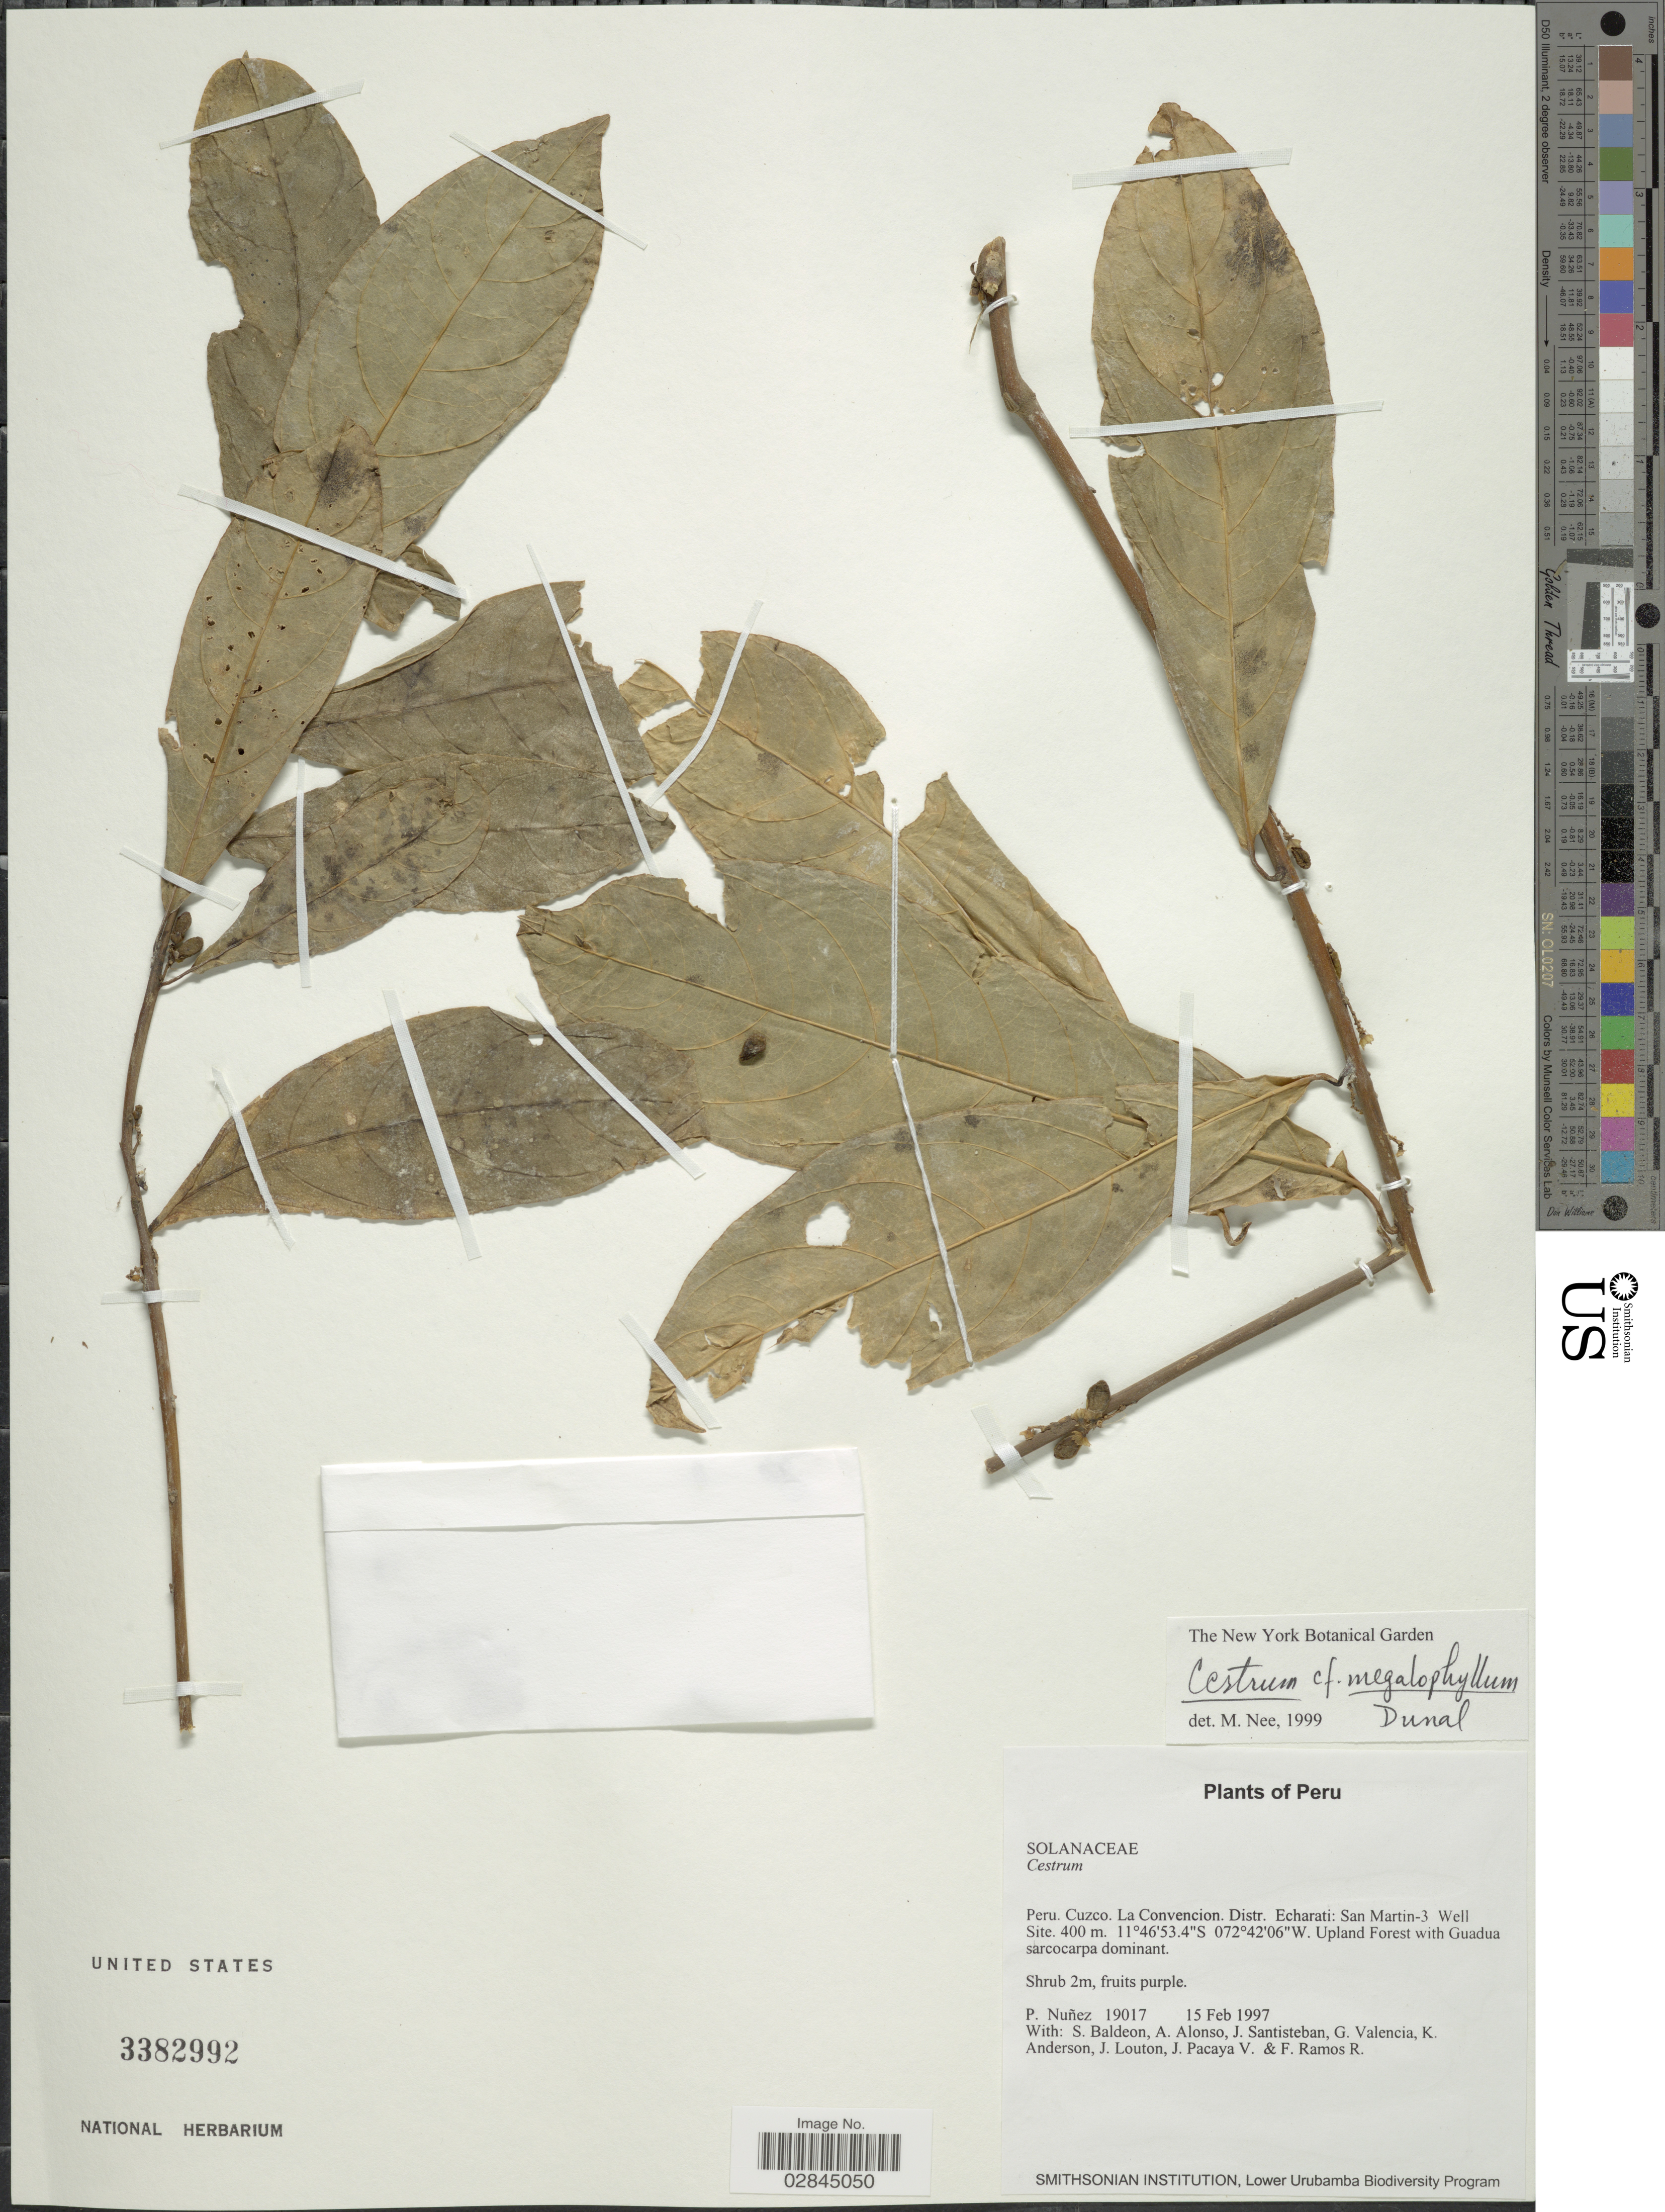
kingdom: Plantae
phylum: Tracheophyta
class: Magnoliopsida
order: Solanales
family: Solanaceae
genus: Cestrum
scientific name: Cestrum schlechtendahlii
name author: G. Don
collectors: P. Nuñez V., S. Baldeon, A. Alonso, J. Santisteban & et al.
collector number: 19017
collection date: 1997-02-15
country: Peru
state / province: Cusco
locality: Cuzco. La Convencion. Distr. Echarati: San Martin-3. Well Site.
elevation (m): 400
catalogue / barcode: US 3382992